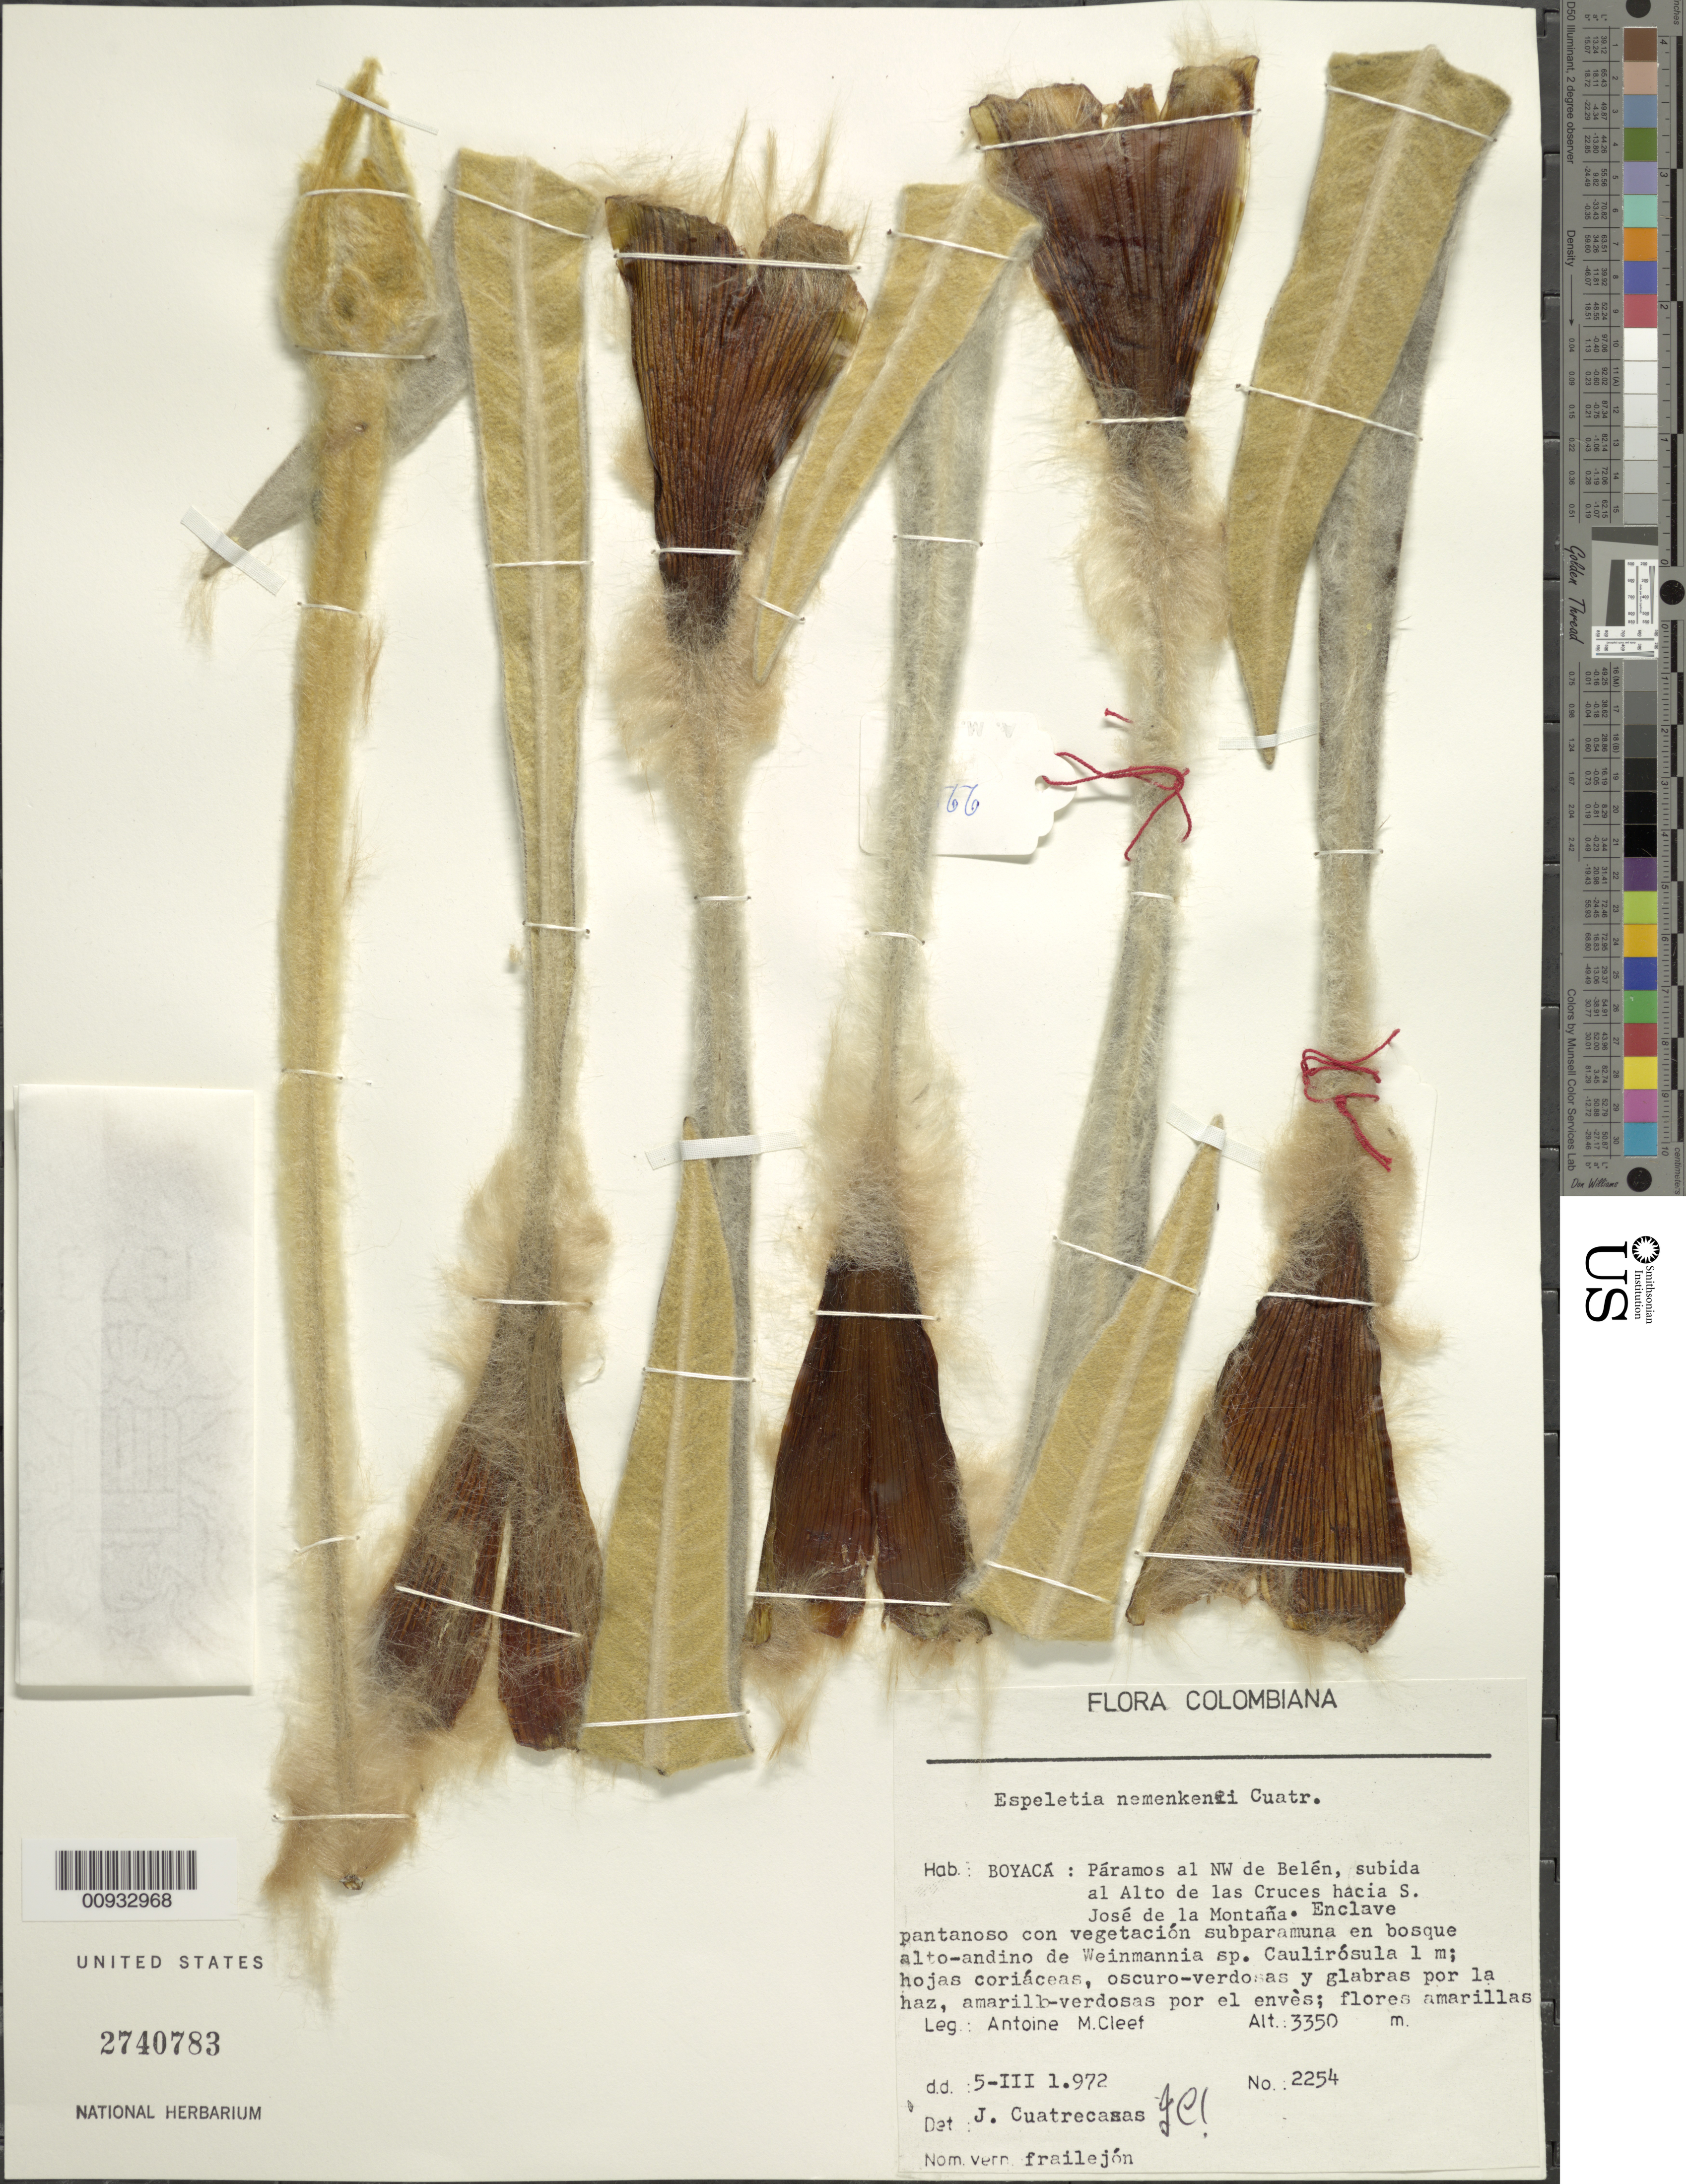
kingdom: Plantae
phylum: Tracheophyta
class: Magnoliopsida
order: Asterales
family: Asteraceae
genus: Espeletia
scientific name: Espeletia nemekenei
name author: Cuatrec.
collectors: A. M. Cleef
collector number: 2254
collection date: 1972-03-05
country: Colombia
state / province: Boyacá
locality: Paramo al NW de Belen, subida al Alto de las Cruces hacia S. Jose de la Montana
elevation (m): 3350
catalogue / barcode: US 2740783